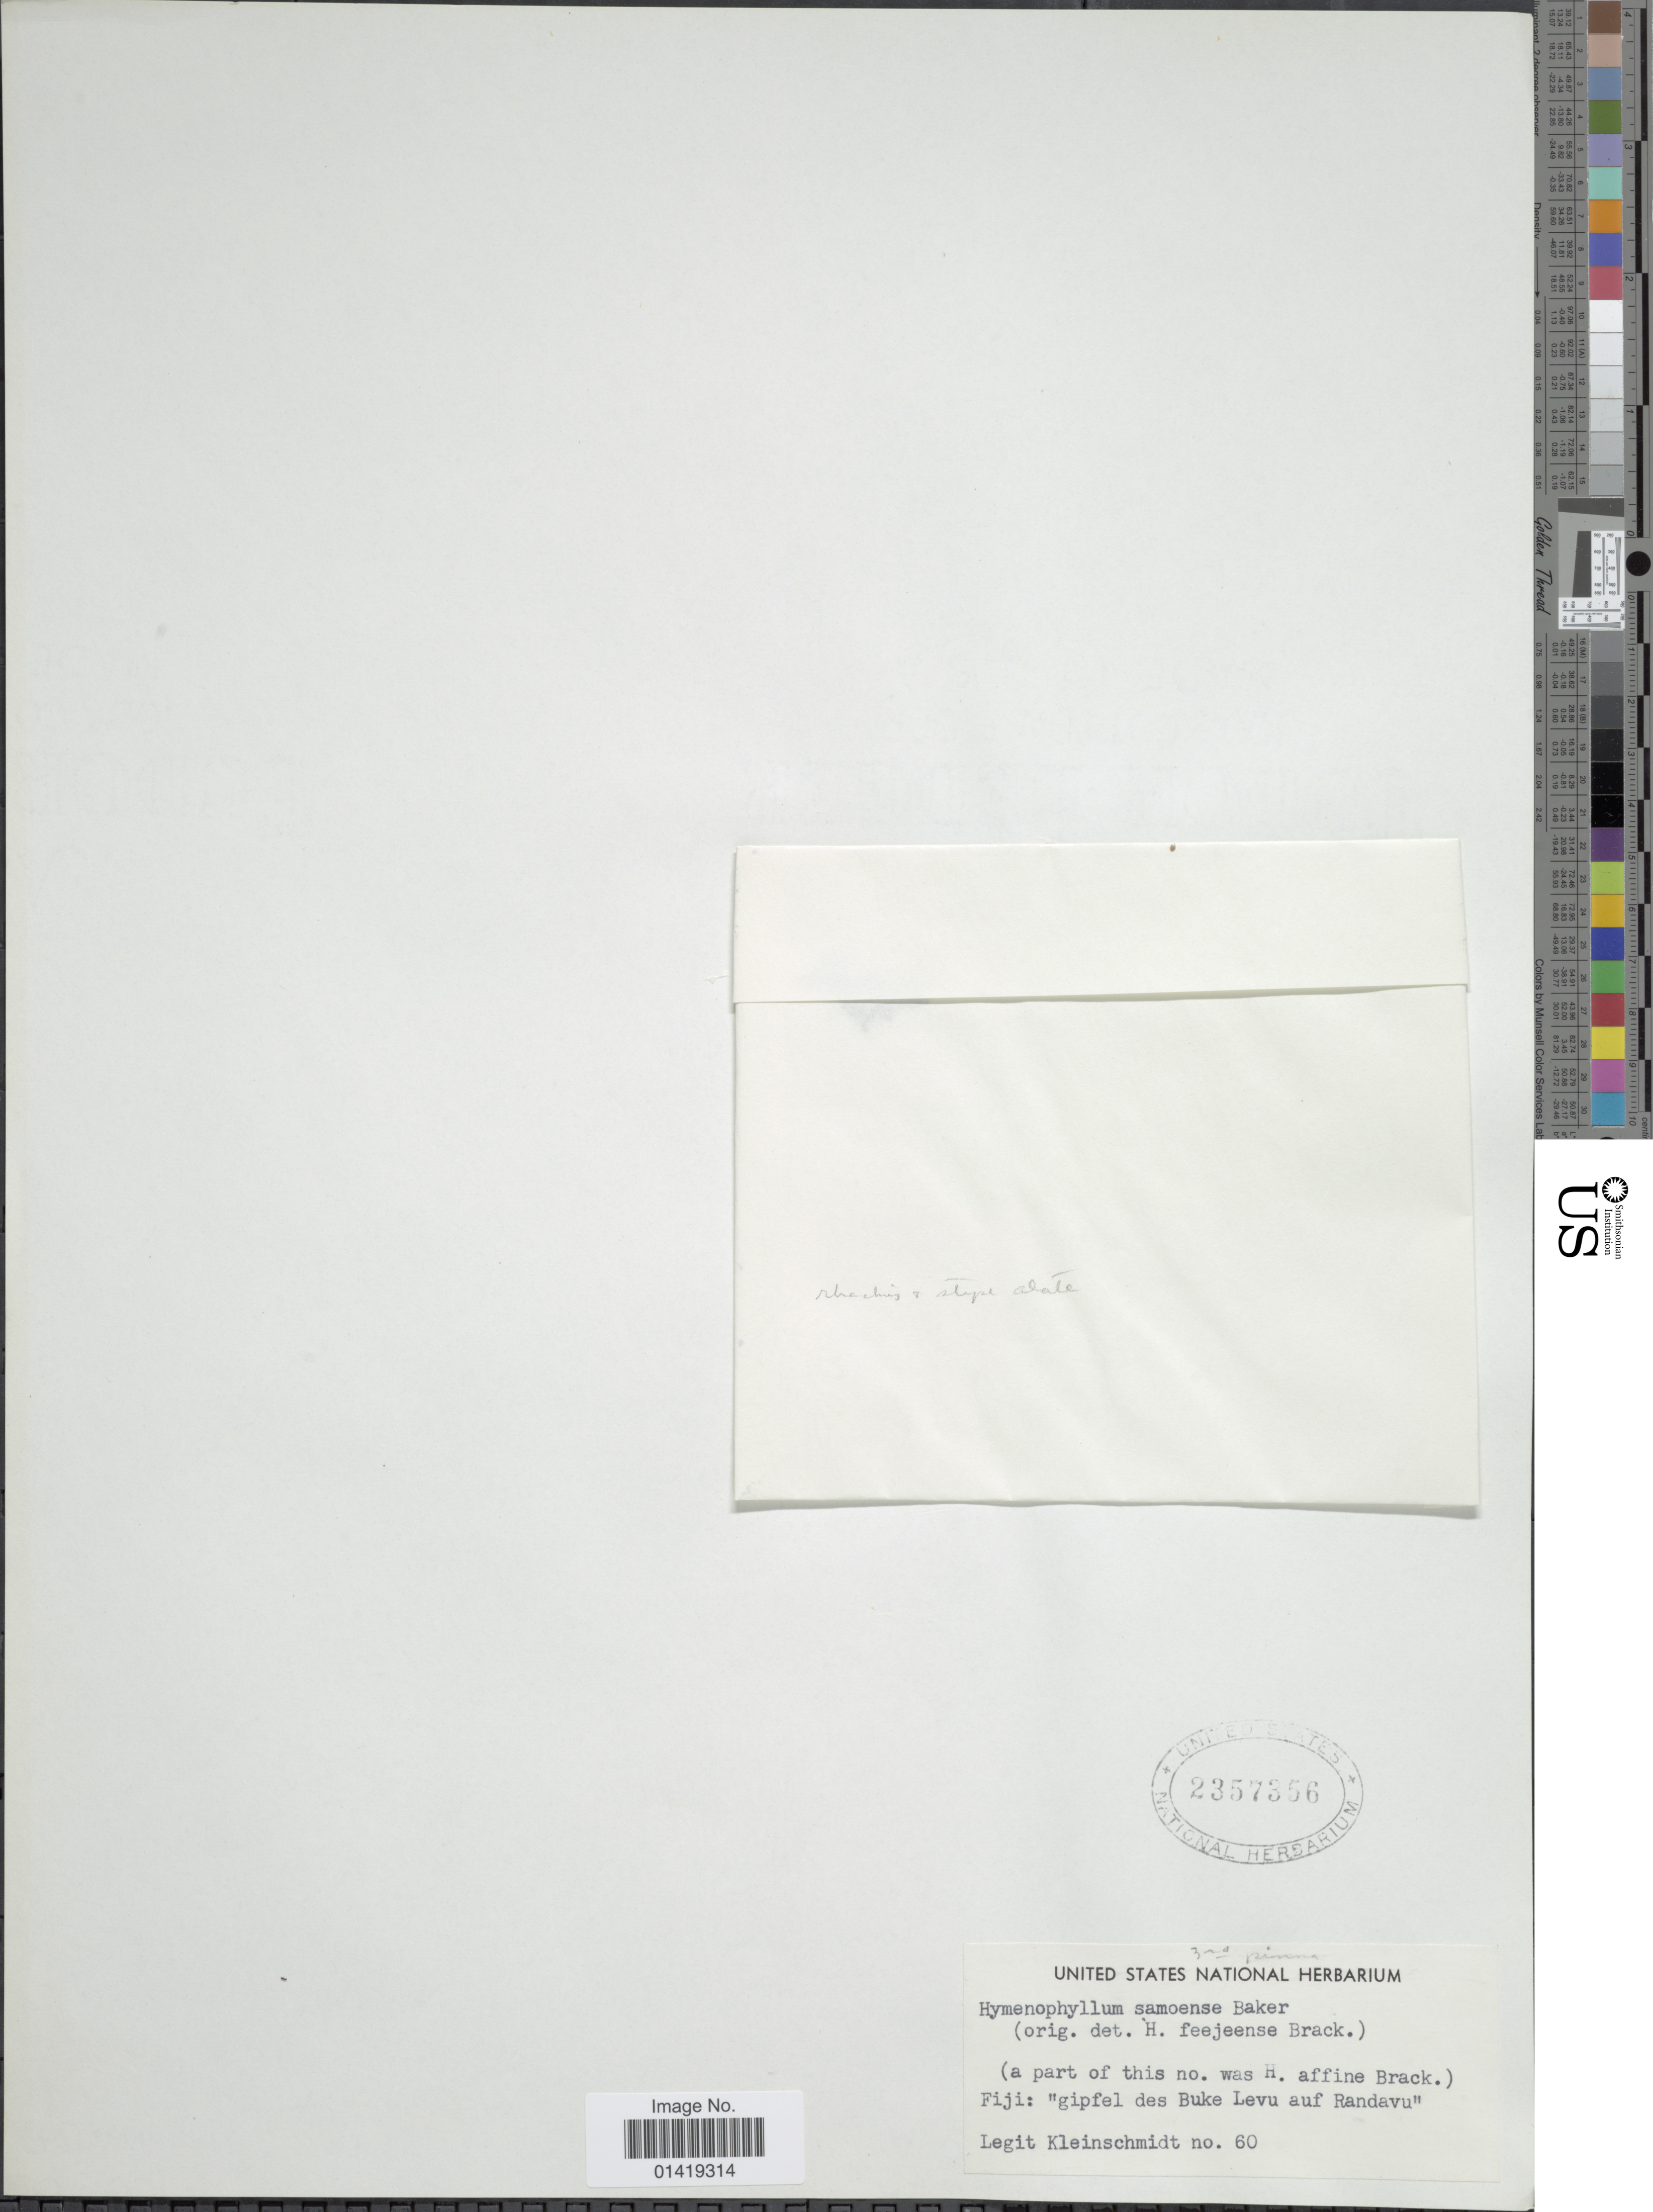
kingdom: Plantae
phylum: Tracheophyta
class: Polypodiopsida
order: Hymenophyllales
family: Hymenophyllaceae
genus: Hymenophyllum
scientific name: Hymenophyllum samoense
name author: Baker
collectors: Kleinschmidt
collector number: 60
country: Fiji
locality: Fiji: gipfel des Buke Levu auf Randavu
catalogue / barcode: US 2357356